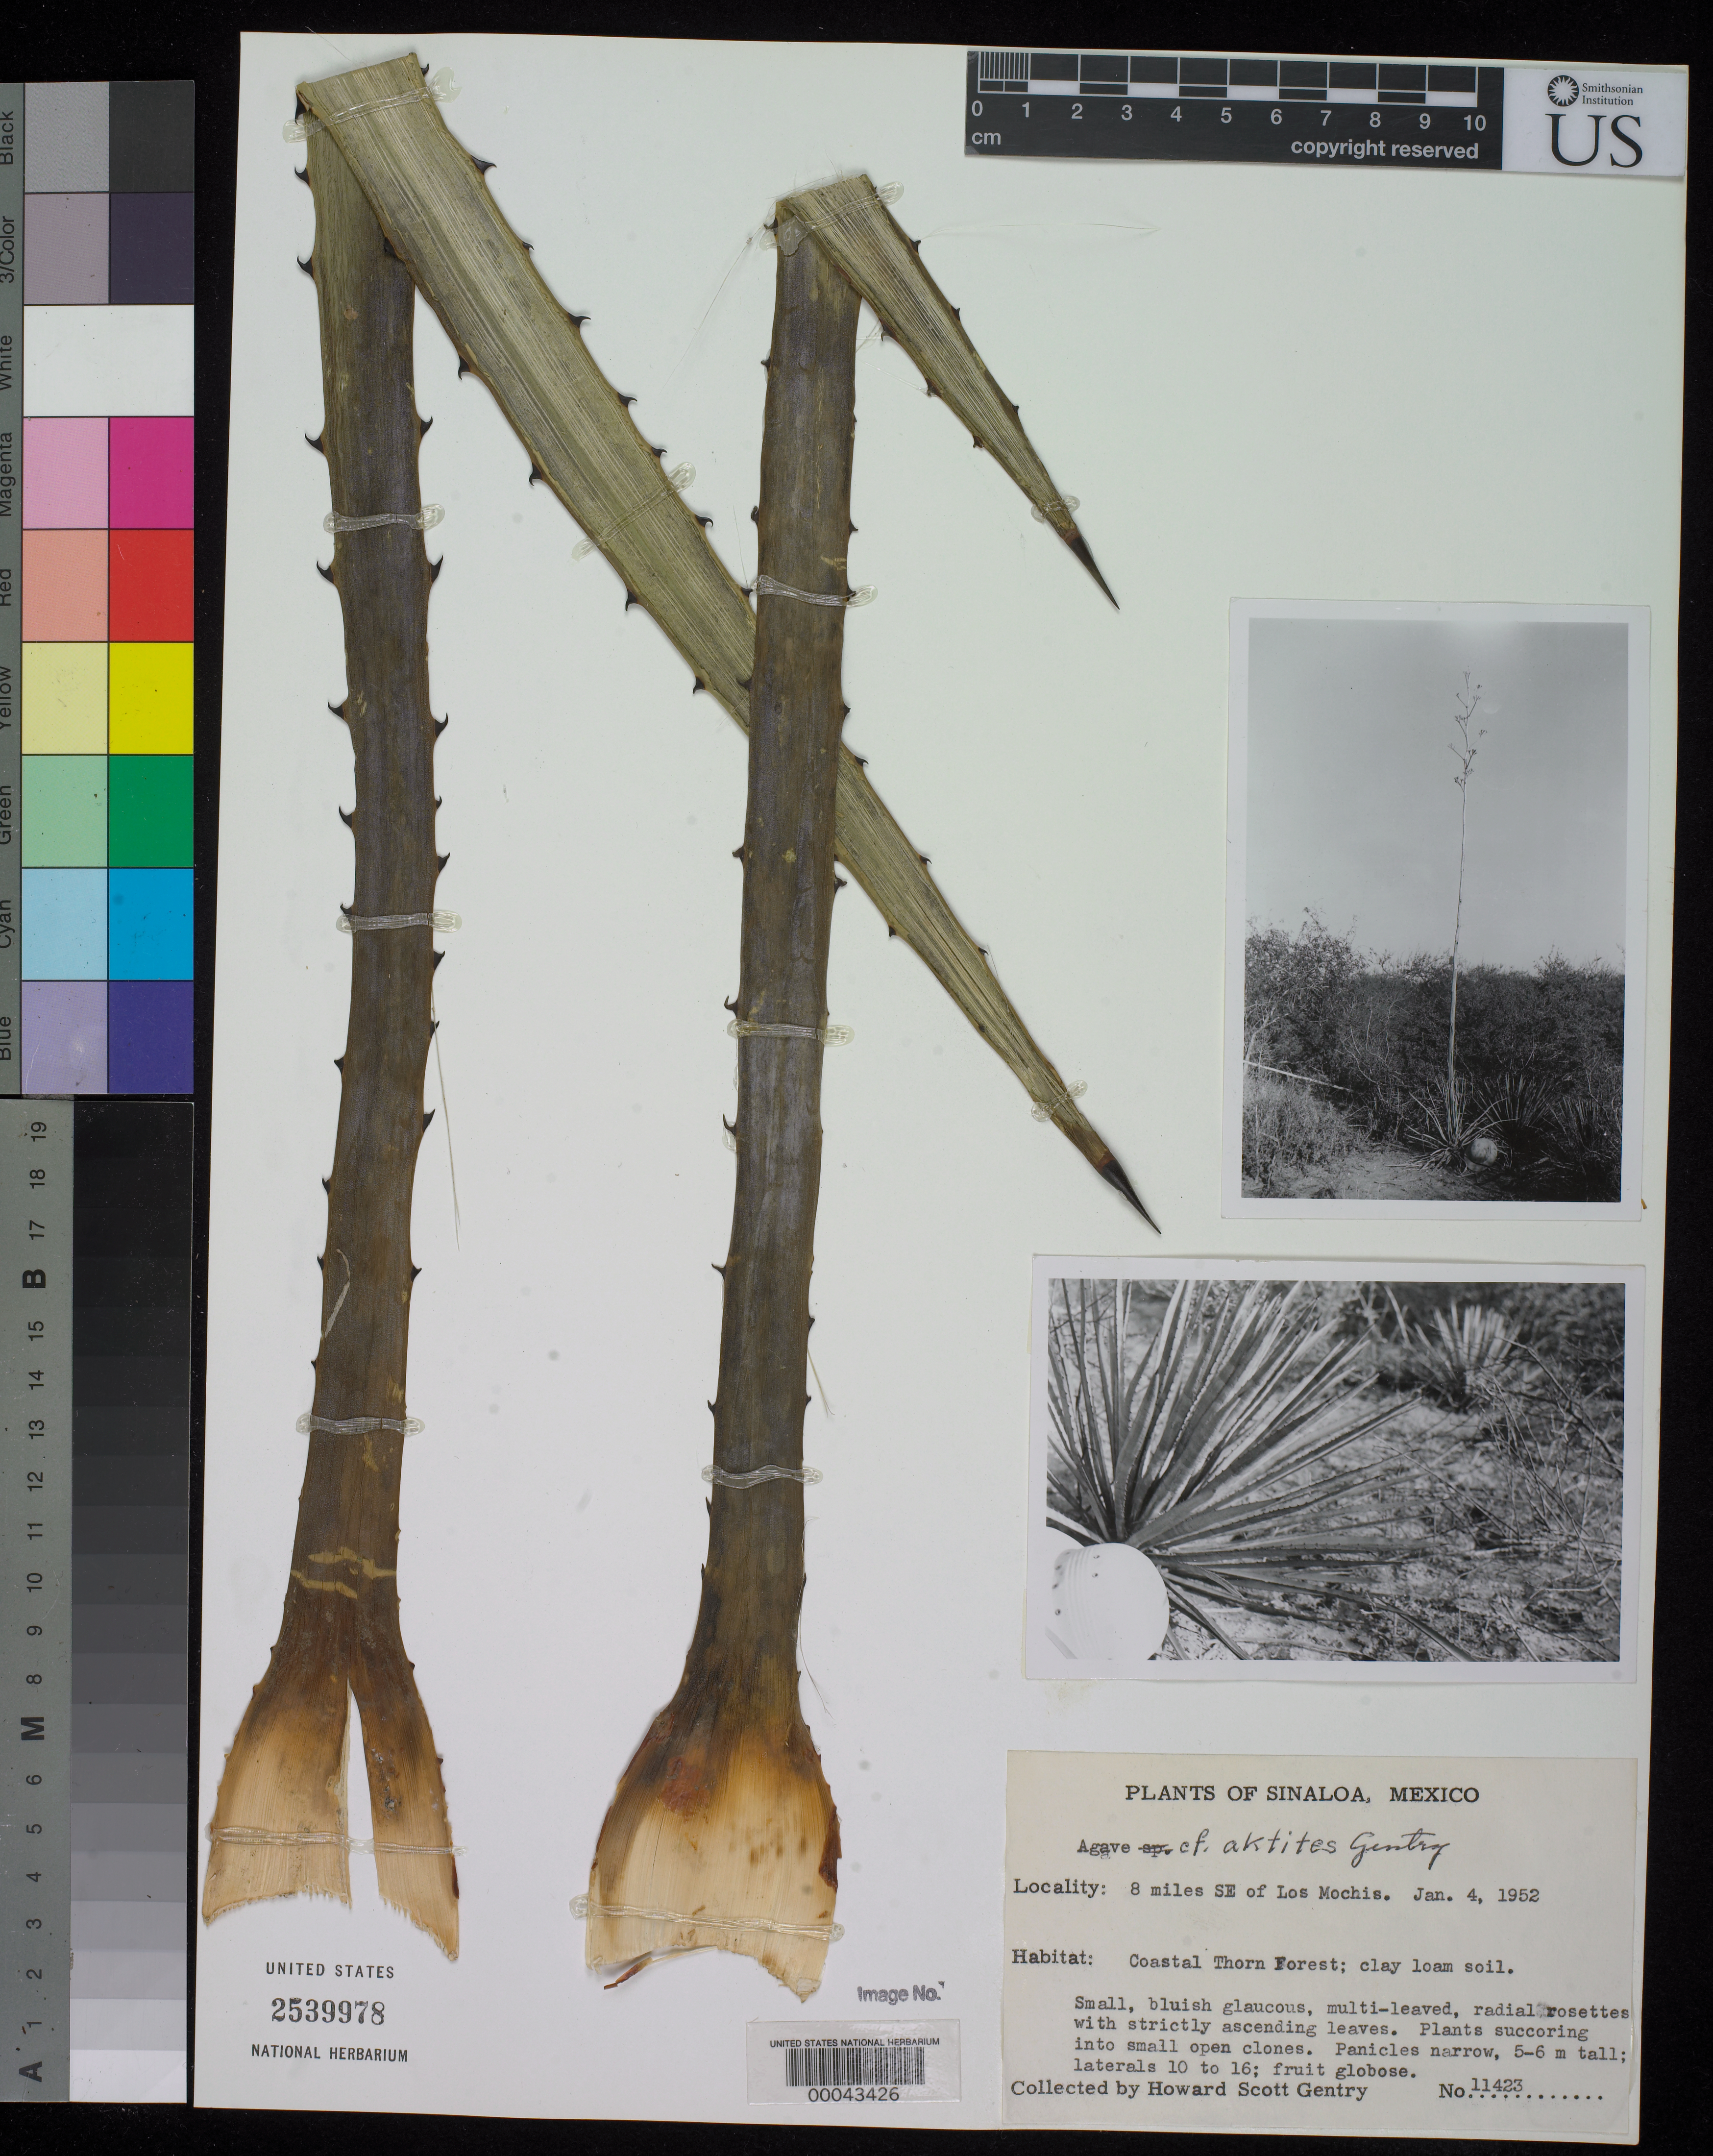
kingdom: Plantae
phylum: Tracheophyta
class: Liliopsida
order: Asparagales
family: Asparagaceae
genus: Agave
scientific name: Agave aktites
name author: Gentry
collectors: H. S. Gentry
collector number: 11423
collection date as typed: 04 Jan 1952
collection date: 1952-01-04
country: Mexico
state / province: Sinaloa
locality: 8 mi SE of Los Mochis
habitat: Coastal thorn forest; clay loam soil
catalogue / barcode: US 2539978